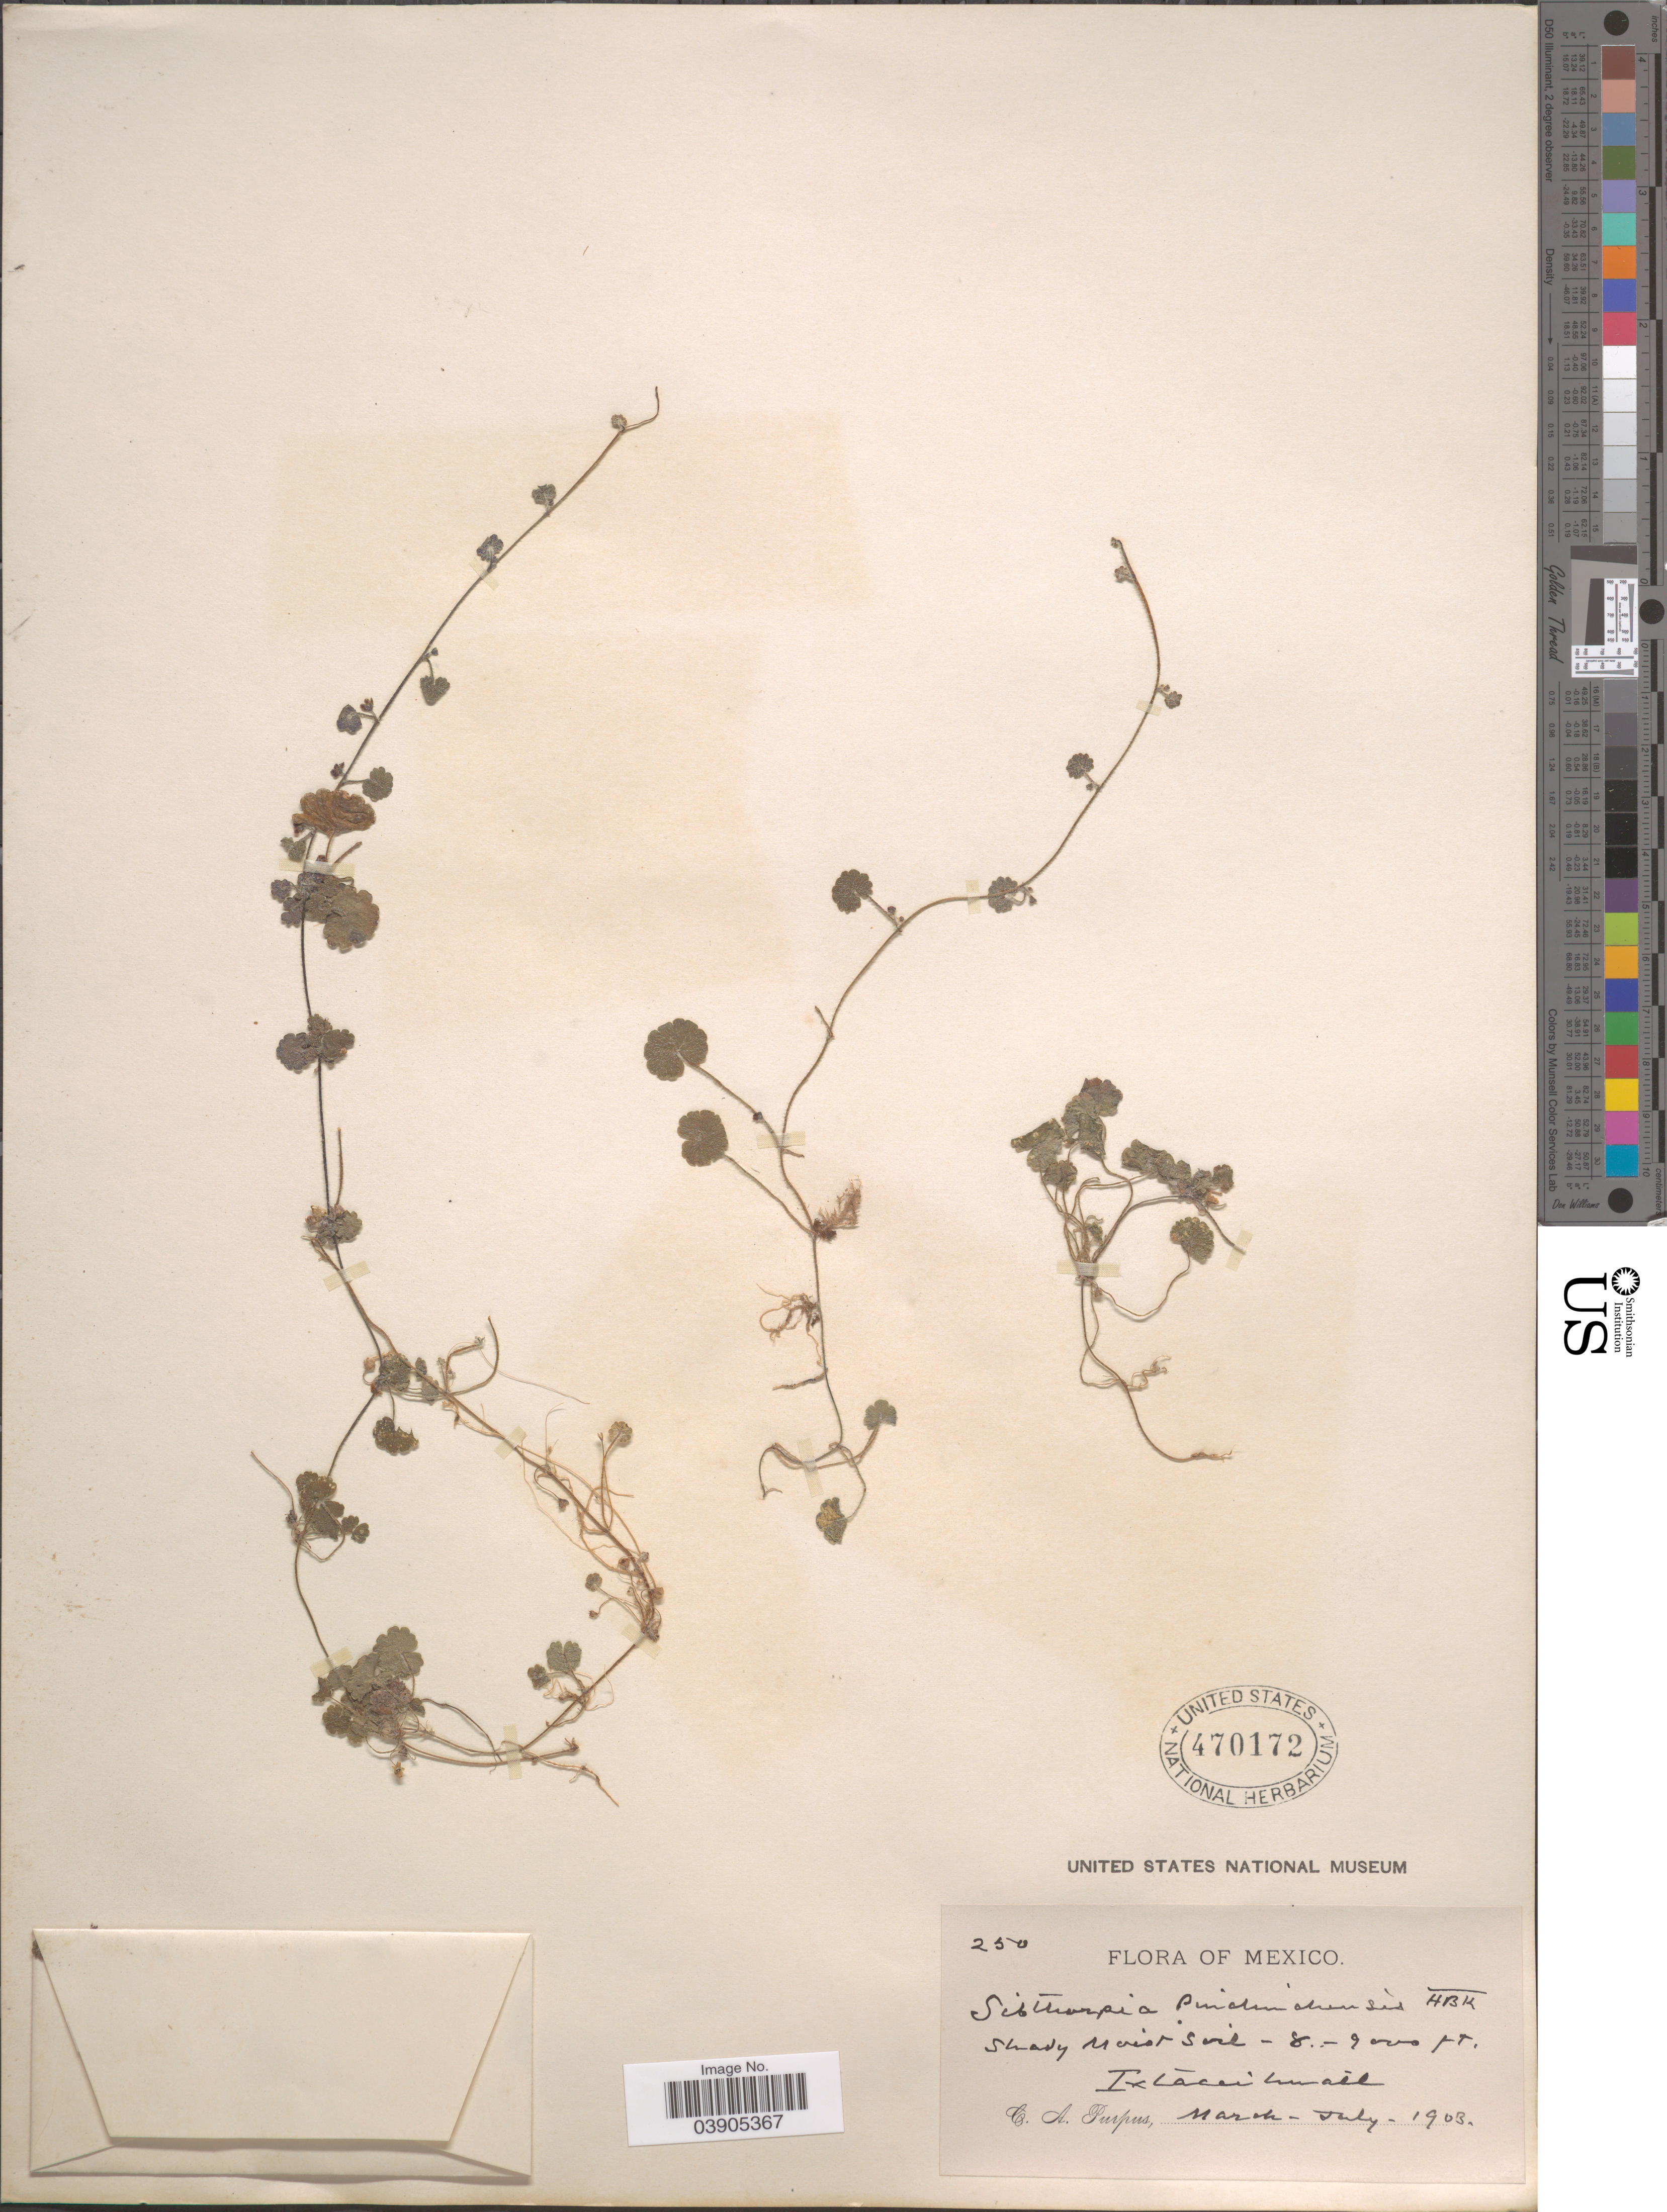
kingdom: Plantae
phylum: Tracheophyta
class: Magnoliopsida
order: Lamiales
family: Plantaginaceae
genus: Sibthorpia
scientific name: Sibthorpia repens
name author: (L.) Kuntze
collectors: C. A. Purpus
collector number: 250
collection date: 1903-03/1903-07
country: Mexico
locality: Ixtaccihuatl.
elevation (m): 2438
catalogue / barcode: US 470172